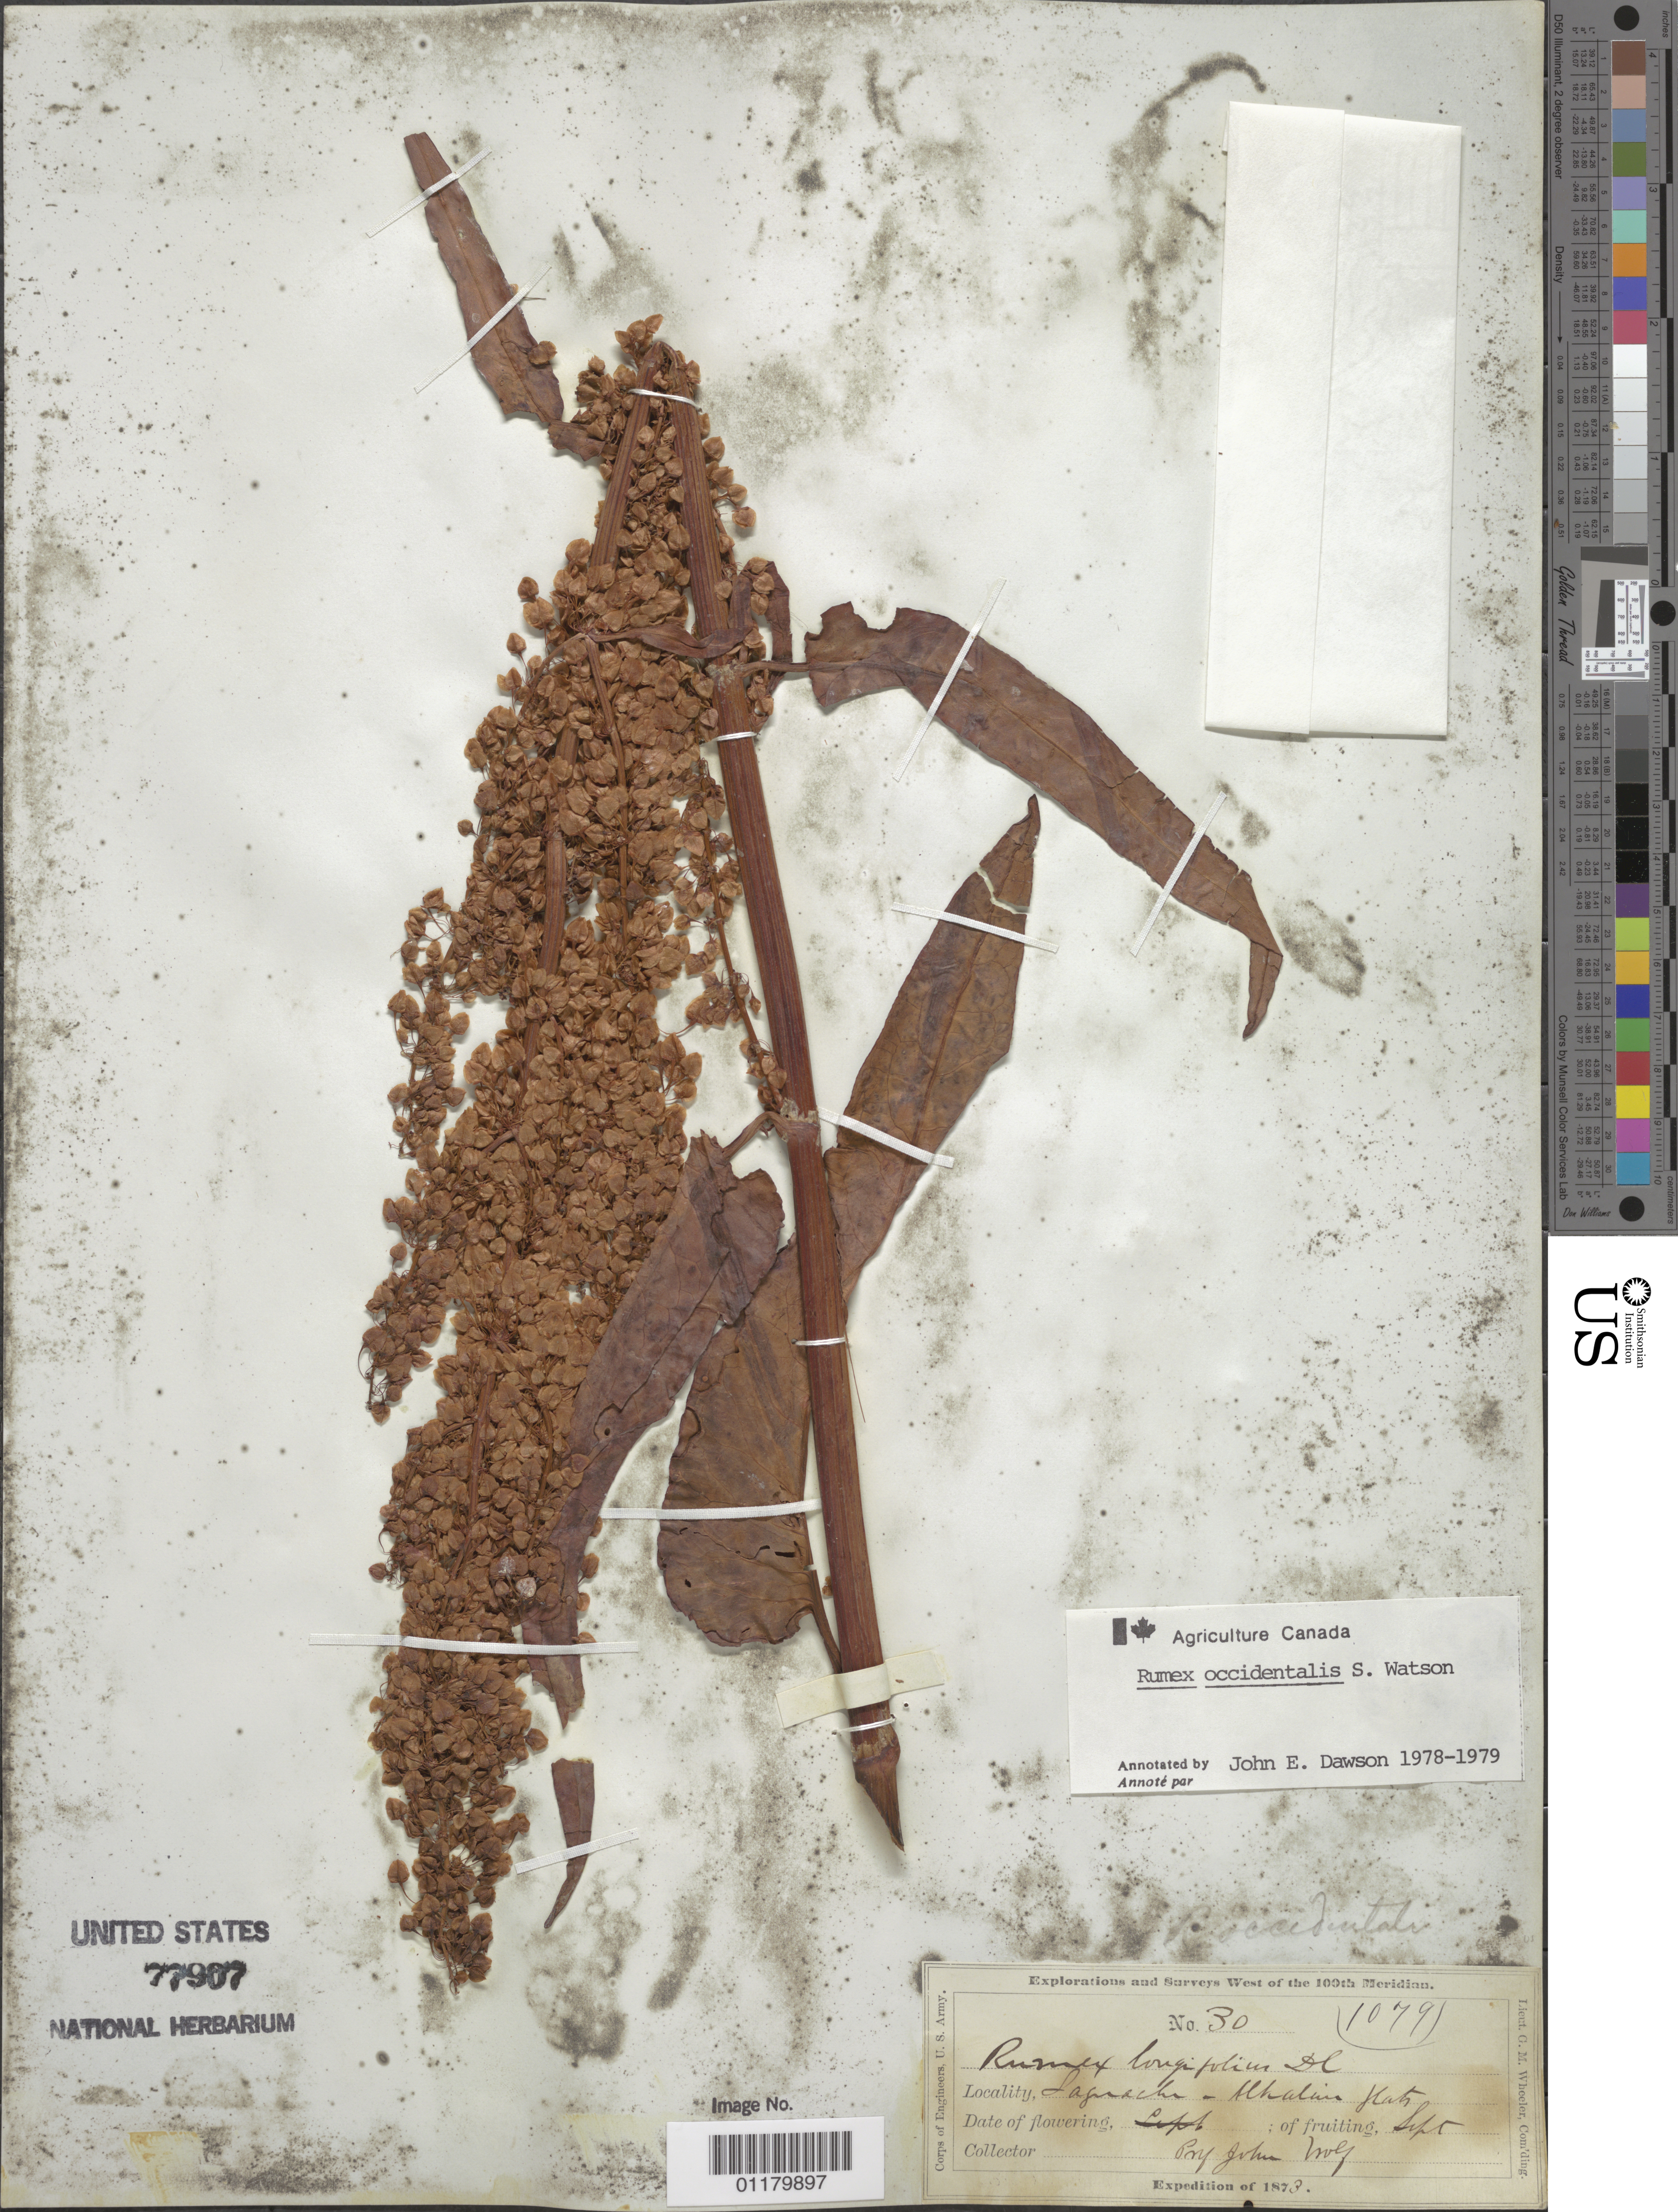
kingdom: Plantae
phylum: Tracheophyta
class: Magnoliopsida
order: Caryophyllales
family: Polygonaceae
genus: Rumex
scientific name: Rumex occidentalis var. occidentalis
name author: S. Watson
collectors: J. Wolf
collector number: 30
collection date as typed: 1873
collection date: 1873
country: United States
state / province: Colorado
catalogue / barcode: US 77907